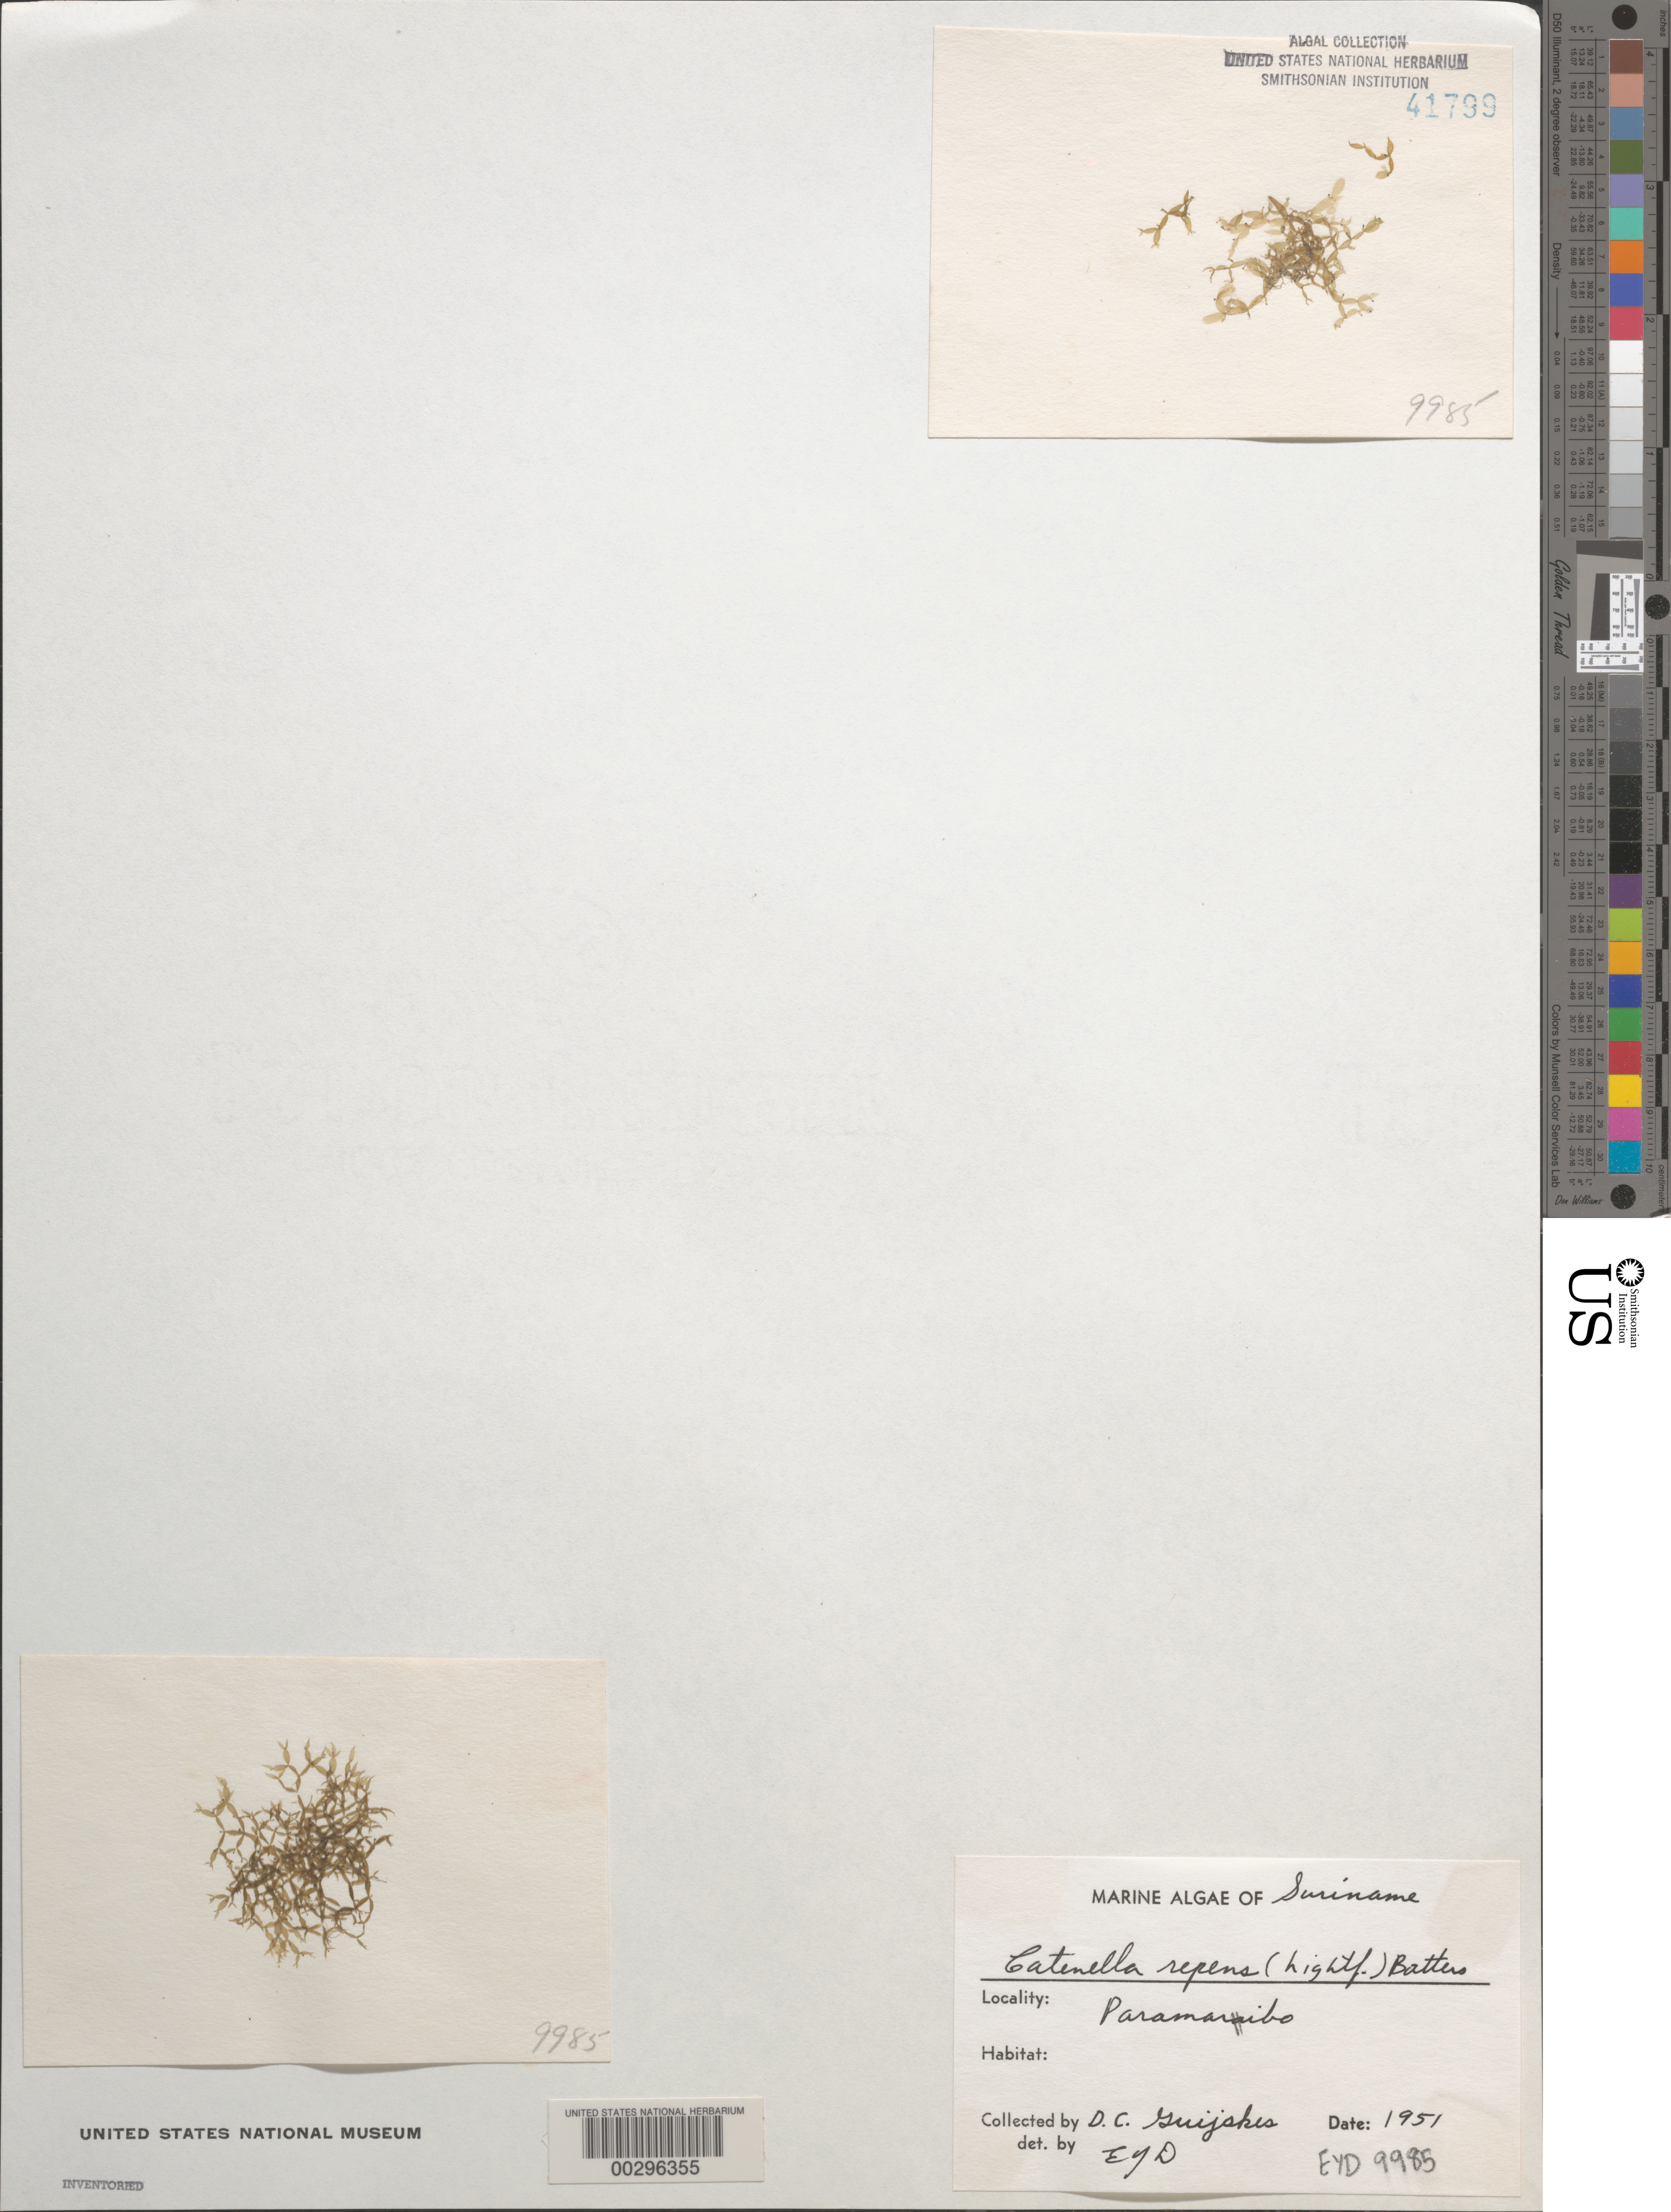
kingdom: Plantae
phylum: Rhodophyta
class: Florideophyceae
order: Gigartinales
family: Caulacanthaceae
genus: Catenella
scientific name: Catenella caespitosa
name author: (With.) L.M. Irvine in Parke & P.S. Dixon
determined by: Algae name updating Project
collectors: D. Guijskes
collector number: EYD 9985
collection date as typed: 1951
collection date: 1951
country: Suriname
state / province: Paramaribo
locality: Paramaribo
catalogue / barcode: US 41799